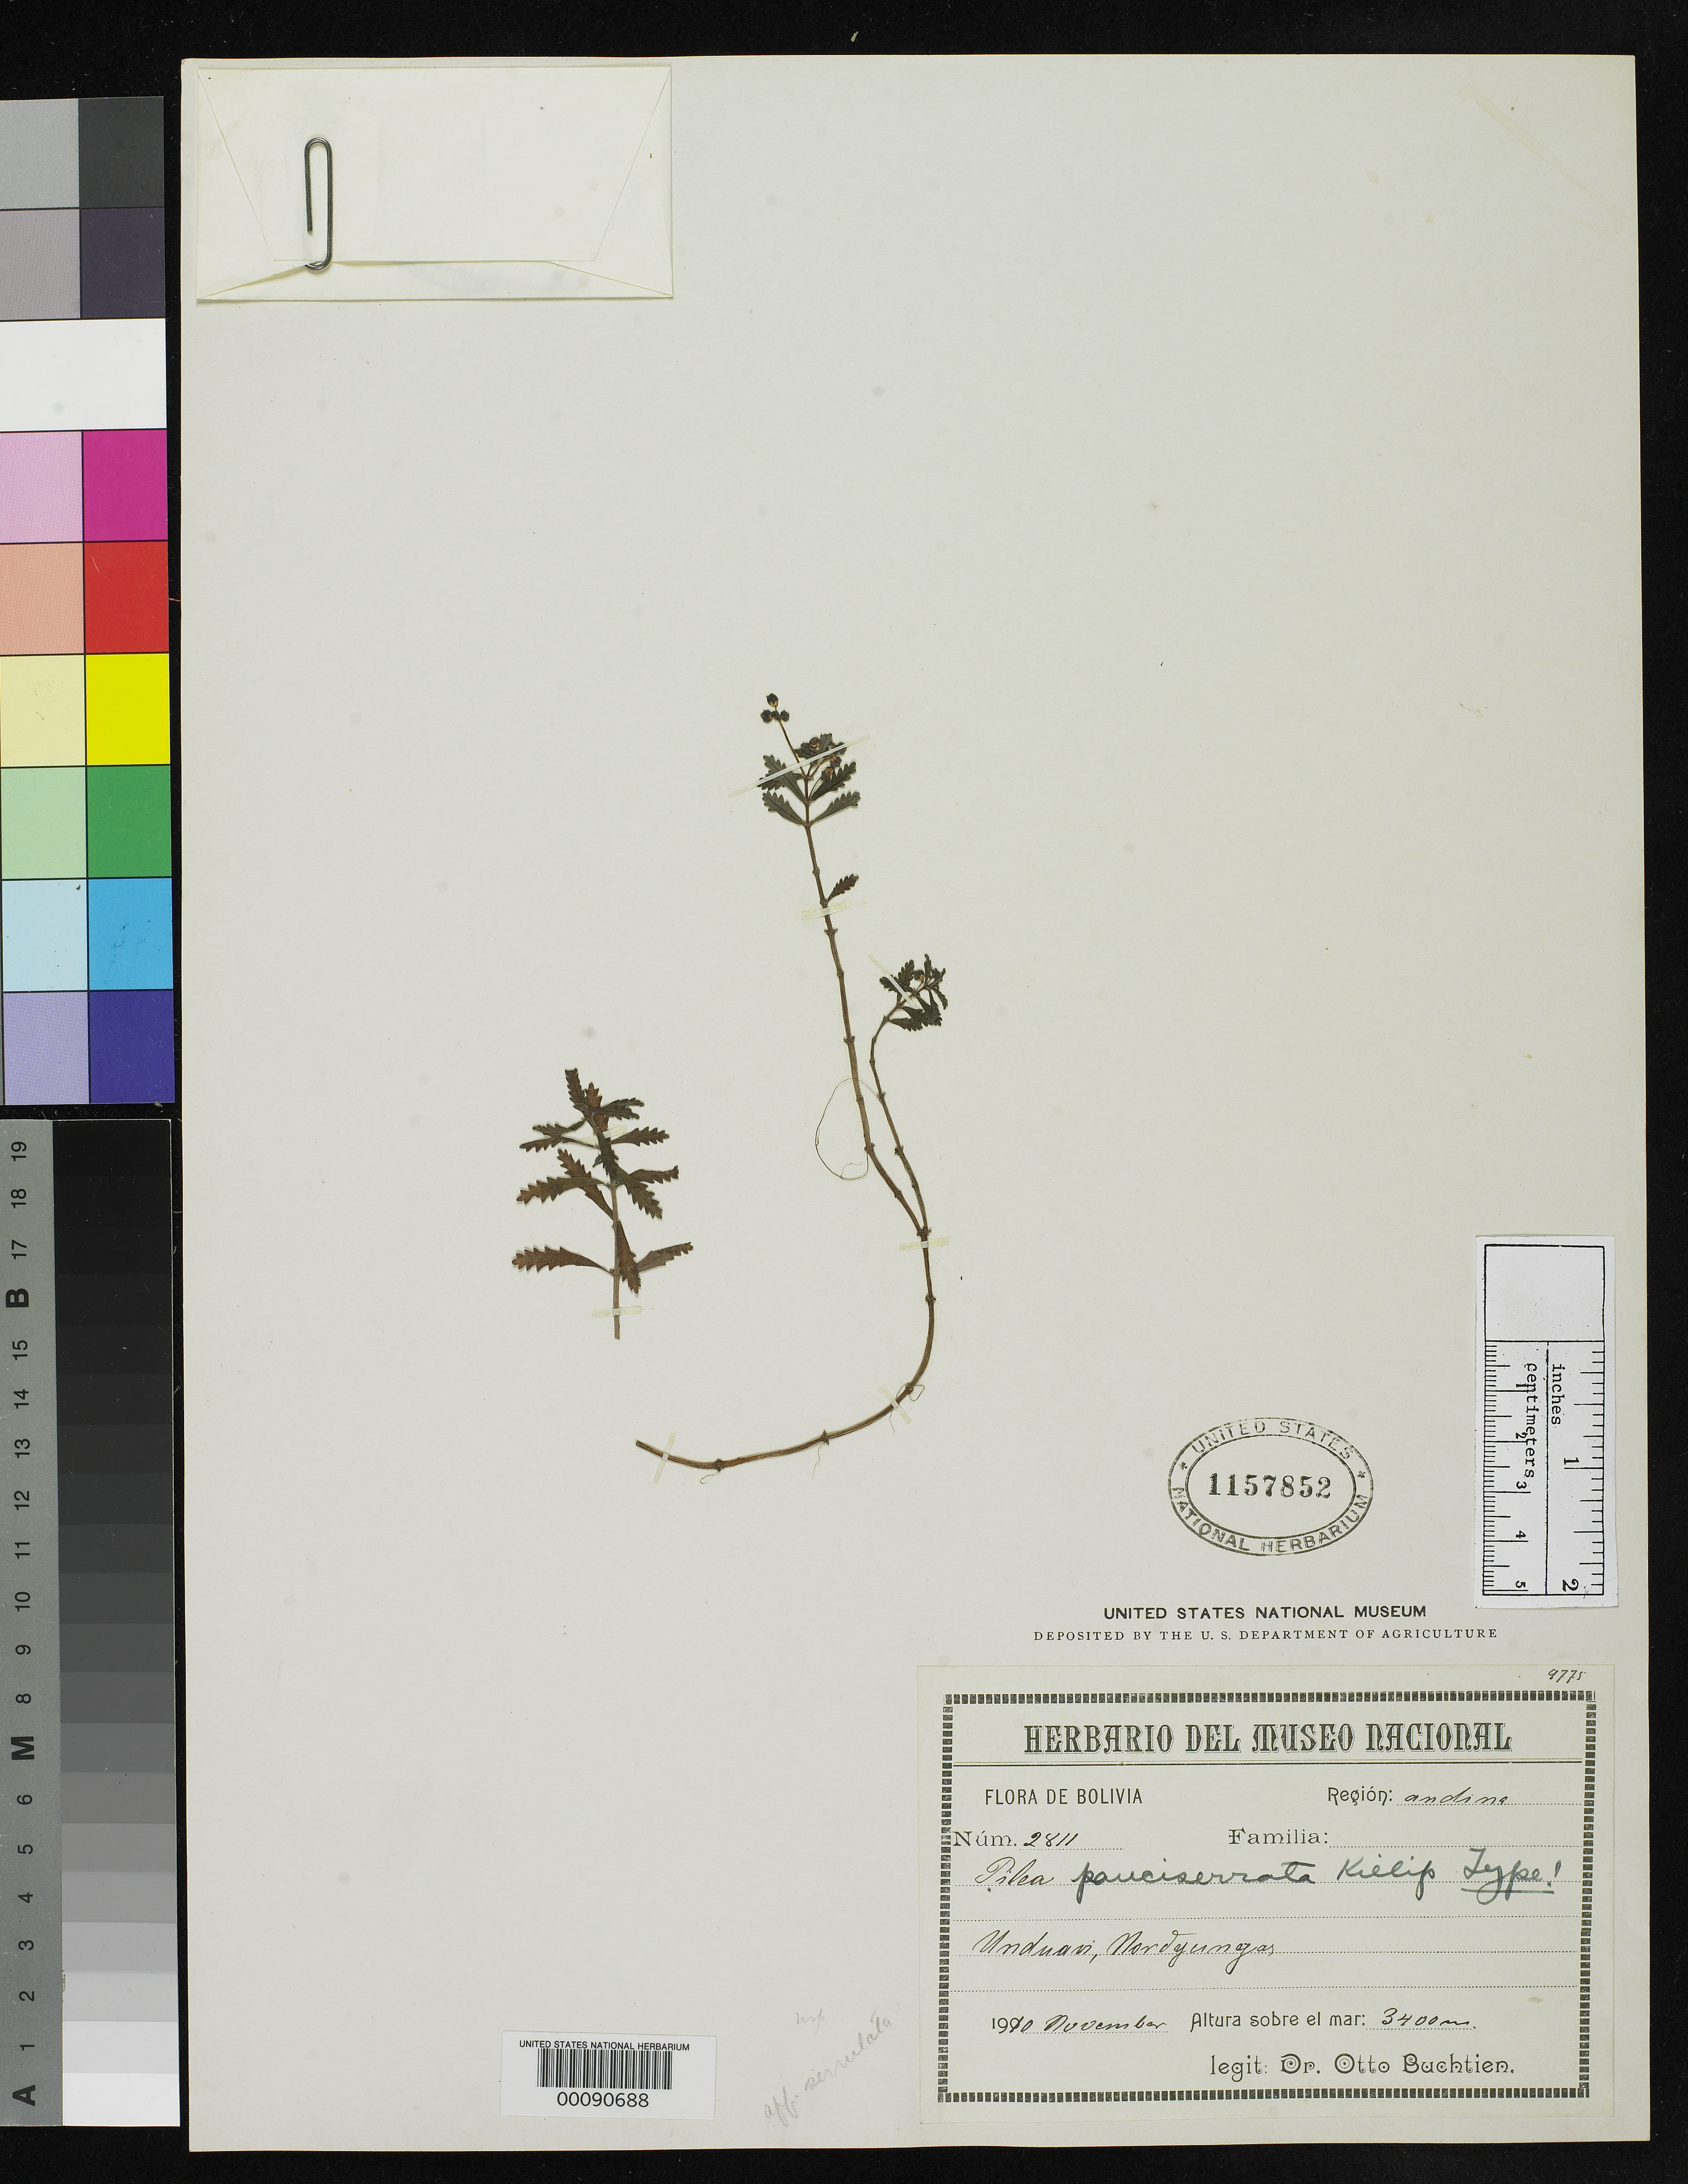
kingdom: Plantae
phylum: Tracheophyta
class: Magnoliopsida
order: Rosales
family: Urticaceae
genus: Pilea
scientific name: Pilea pauciserrata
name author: Killip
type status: Holotype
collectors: O. Buchtien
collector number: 2811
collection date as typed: Nov 1910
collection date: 1910-11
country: Bolivia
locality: Unduavi, North Yungas.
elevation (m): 3400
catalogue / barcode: US 1157852